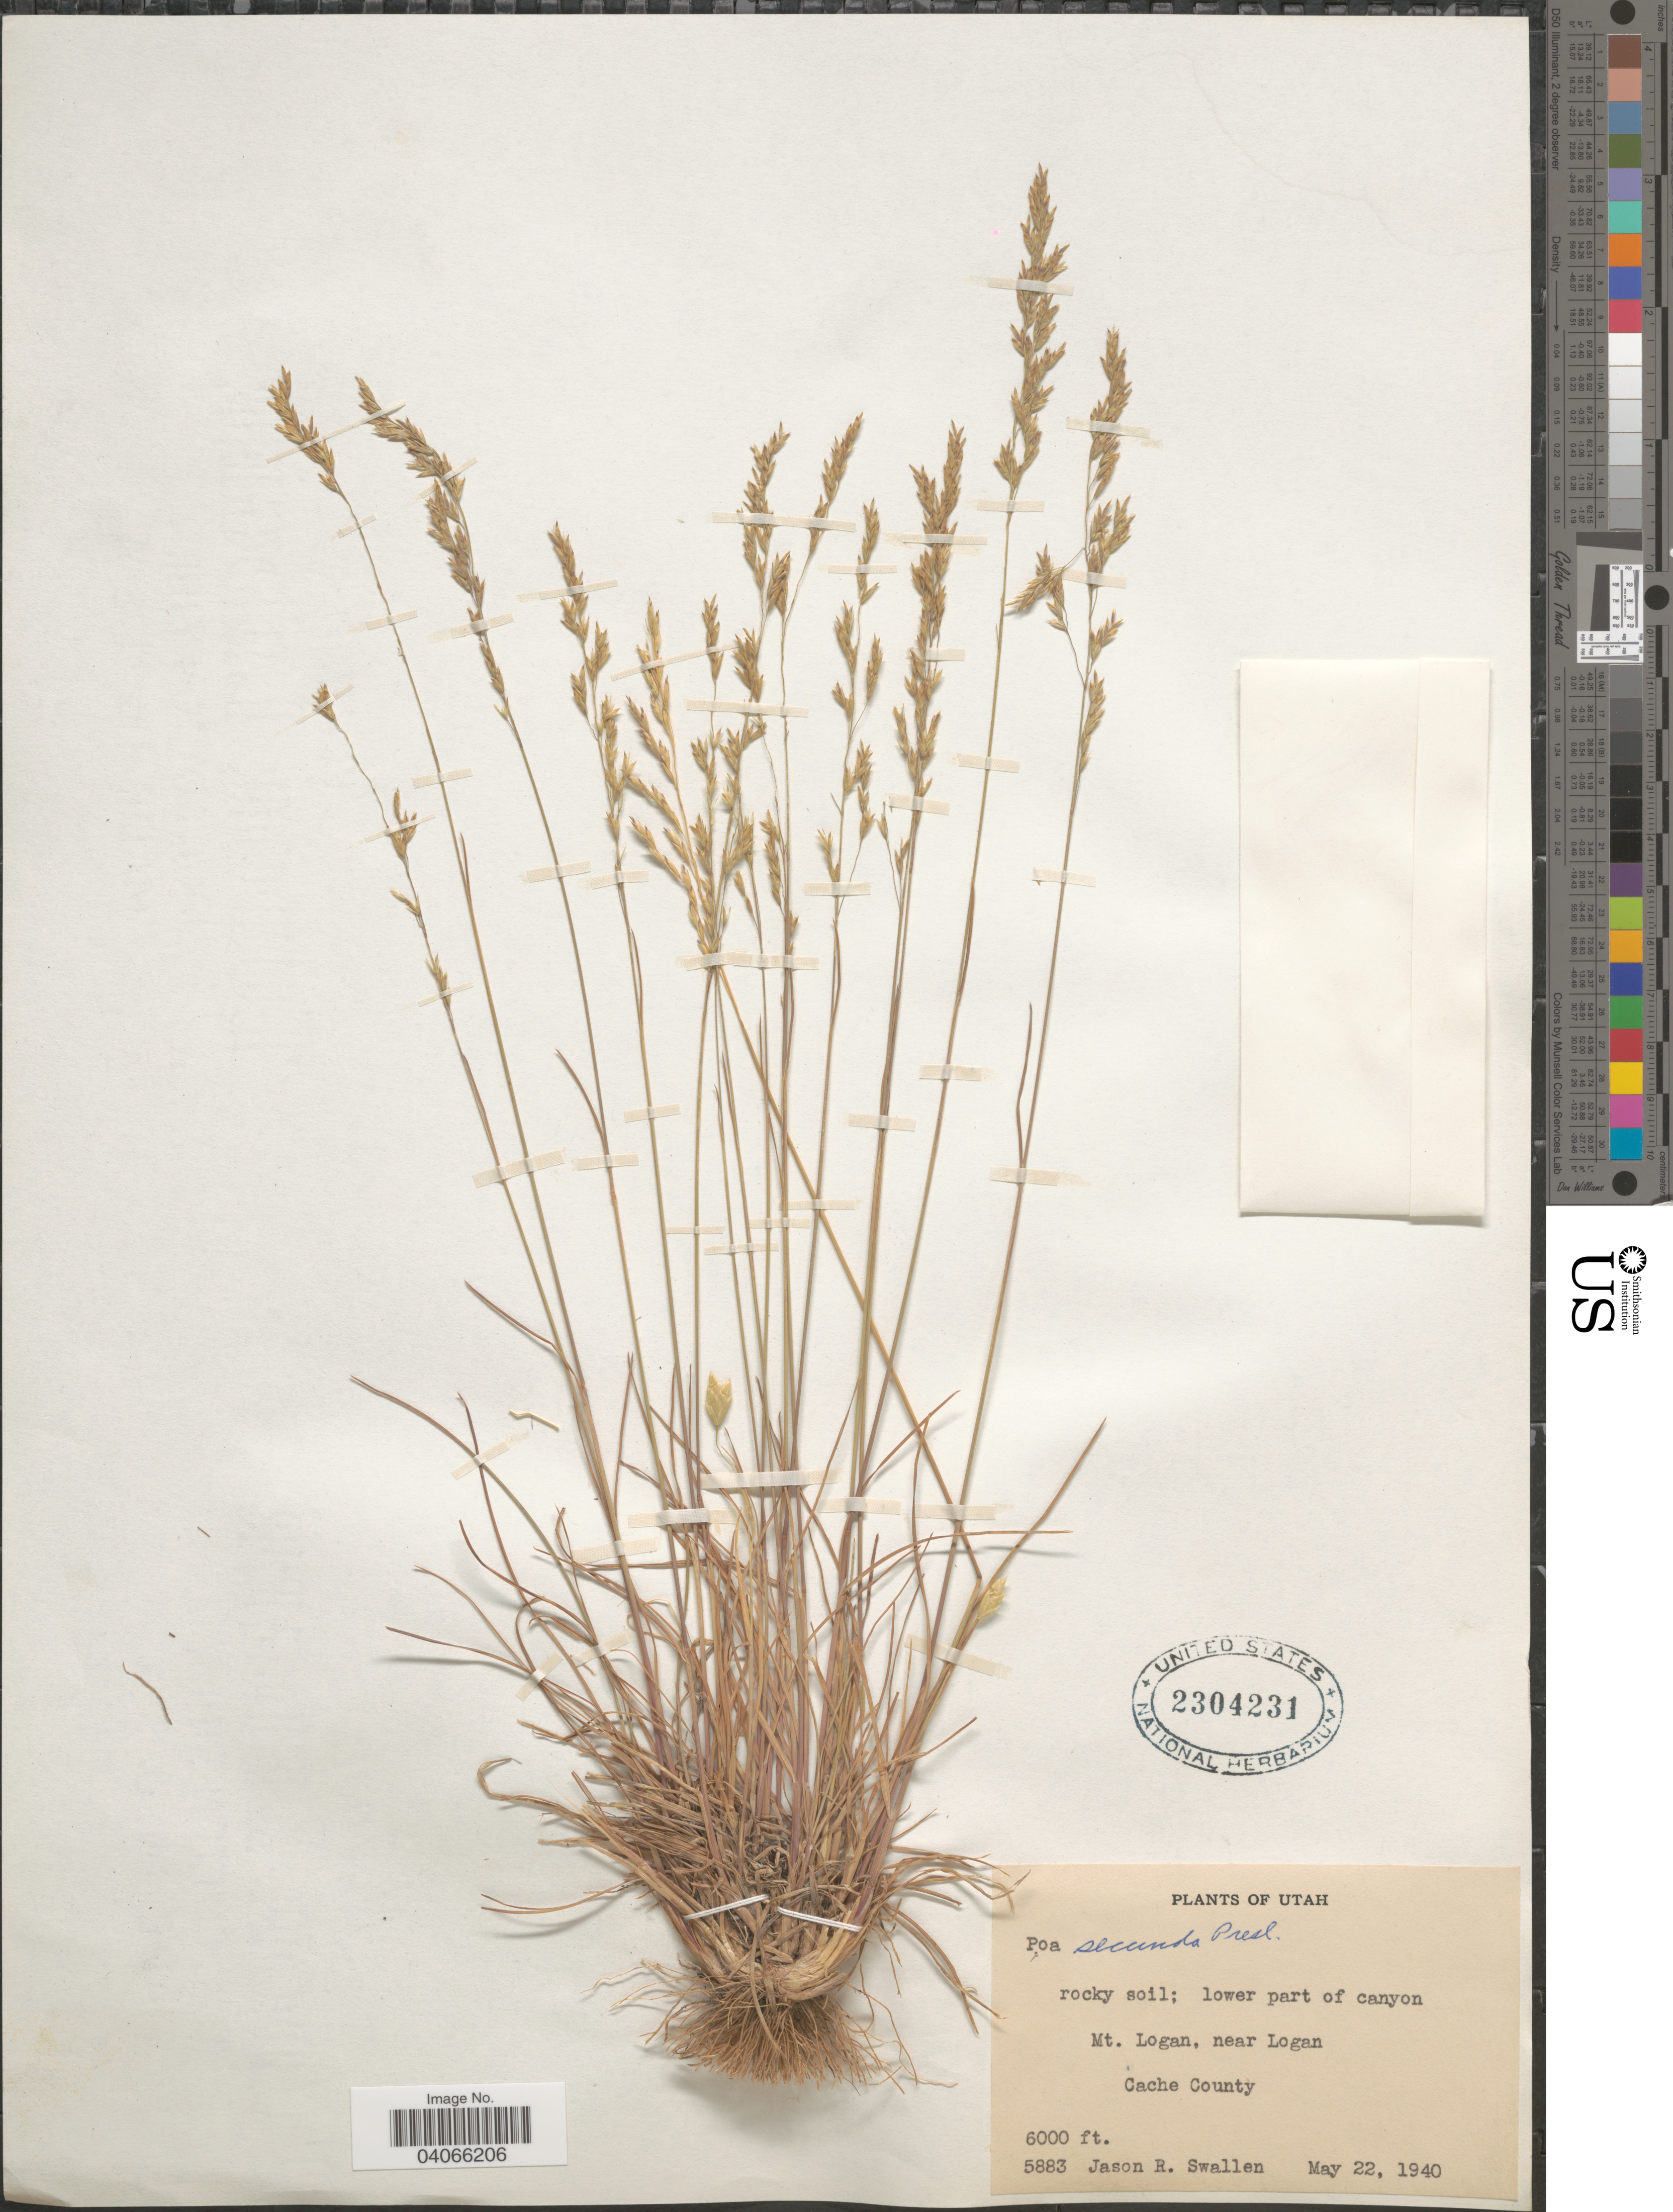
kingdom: Plantae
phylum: Tracheophyta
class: Liliopsida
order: Poales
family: Poaceae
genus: Poa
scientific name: Poa secunda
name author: J. Presl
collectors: J. R. Swallen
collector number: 5883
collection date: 1940-05-22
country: United States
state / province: Utah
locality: Lower part of canyon Mt. Logan, near Logan. Cache County.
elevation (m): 1829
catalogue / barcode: US 2304231